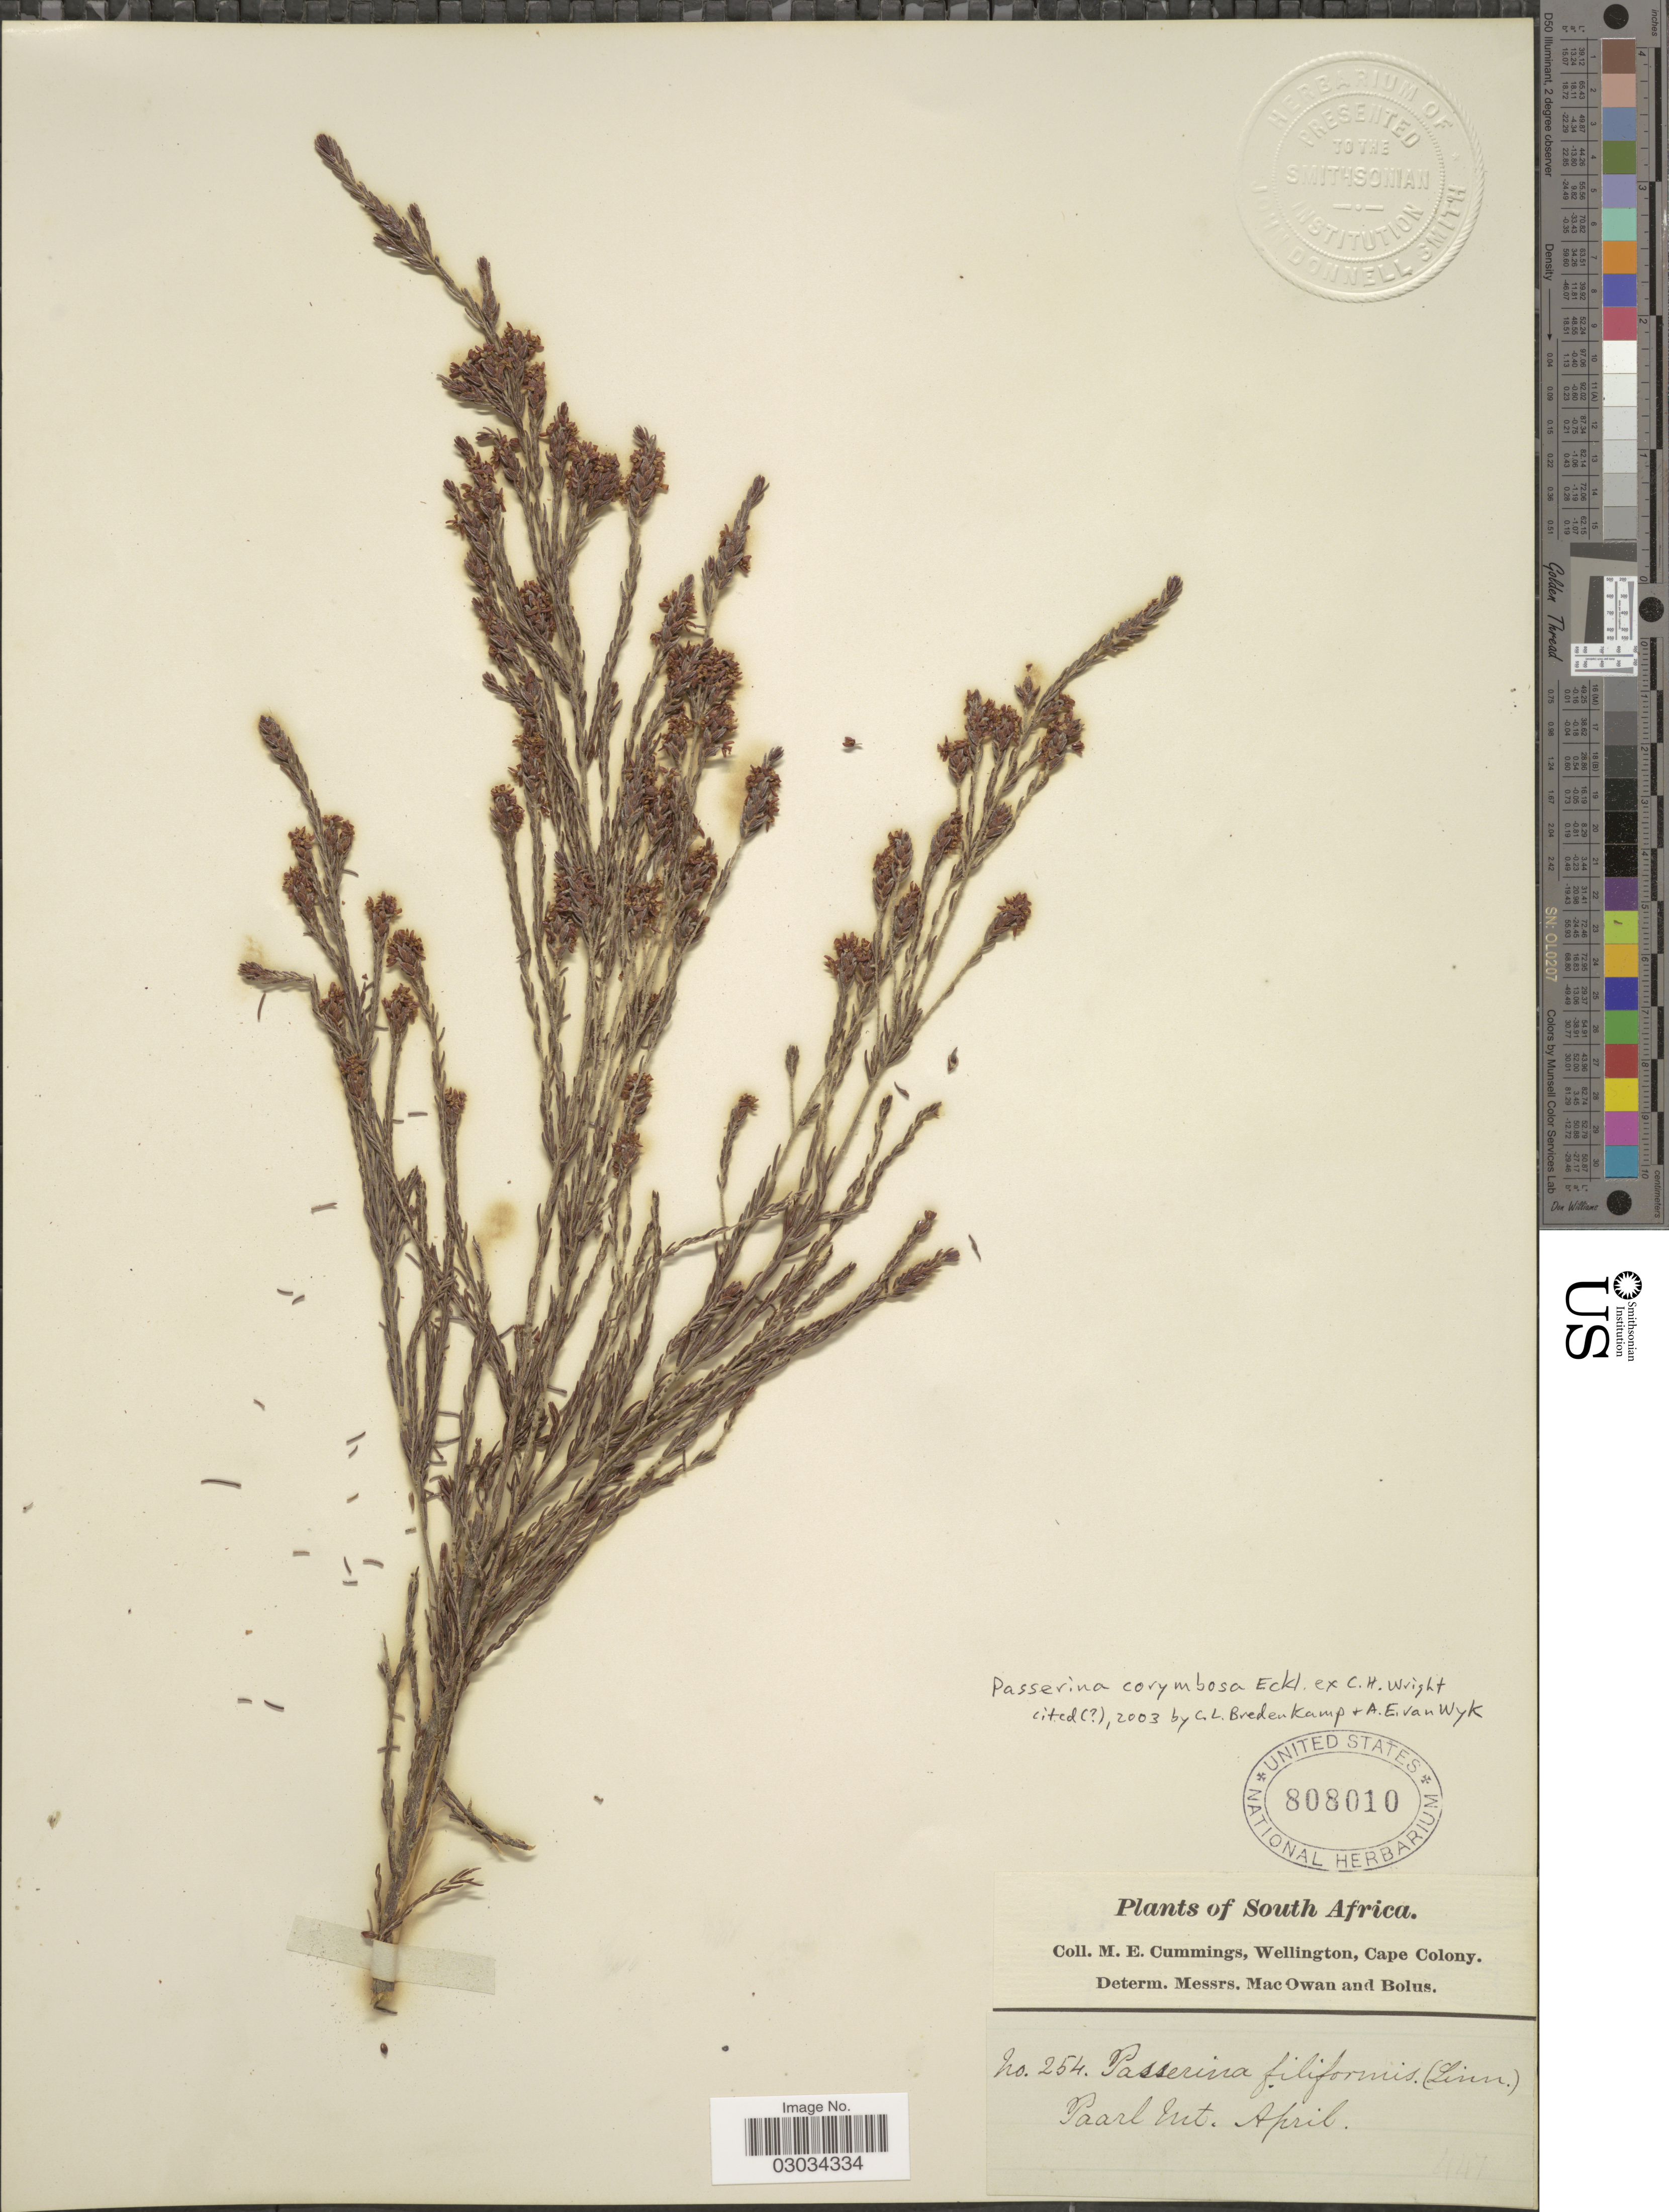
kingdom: Plantae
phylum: Tracheophyta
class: Magnoliopsida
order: Malvales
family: Thymelaeaceae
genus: Passerina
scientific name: Passerina corymbosa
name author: Eckl. ex C.H. Wright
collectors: M. E. Cummings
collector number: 254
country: South Africa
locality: Paarl Mt.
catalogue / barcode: US 808010